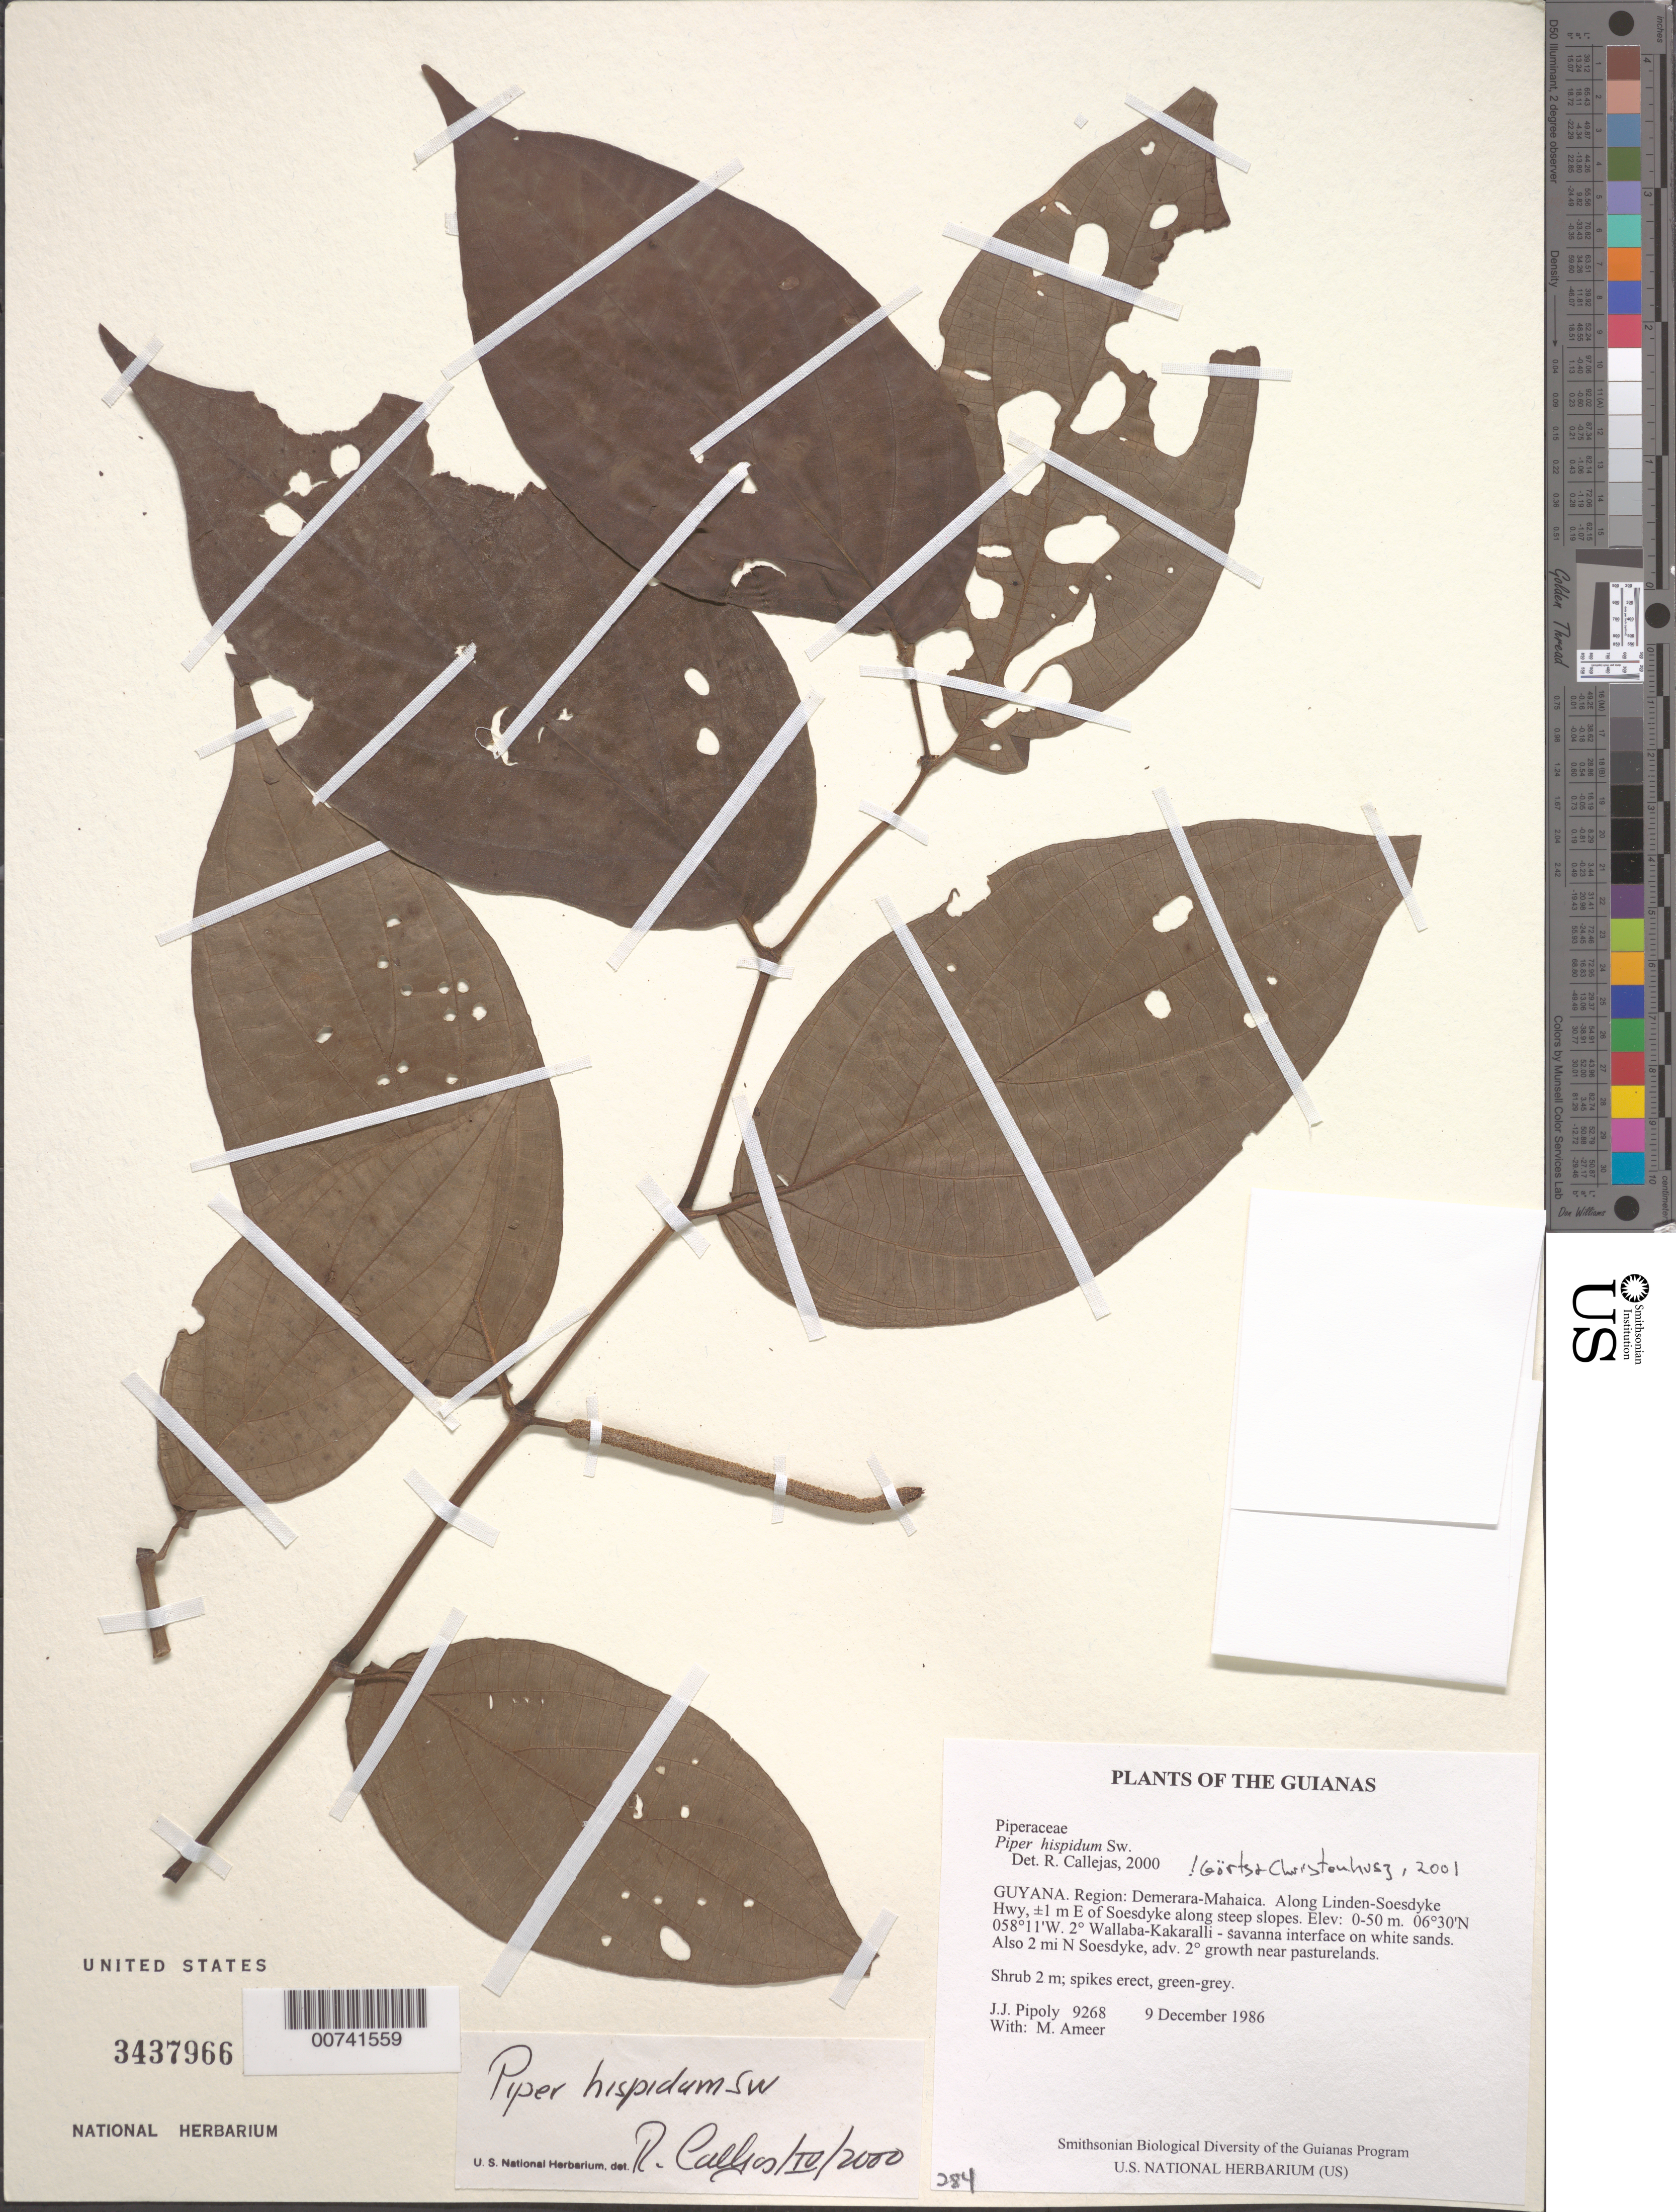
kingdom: Plantae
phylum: Tracheophyta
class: Magnoliopsida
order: Piperales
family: Piperaceae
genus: Piper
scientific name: Piper hispidum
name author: Sw.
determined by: Görts-van Rijn, A. R.; Christenhusz, M. J.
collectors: J. J. Pipoly & M. Ameer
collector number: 9268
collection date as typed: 9 December 1986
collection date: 1986-12-09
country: Guyana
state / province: Demerara-Mahaica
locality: Along Linden-Soesdyke Hwy, ±1 m E of Soesdyke along steep slopes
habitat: Secondary Wallaba-Kakaralli - savanna interface on white sands. Also 2 mi N Soesdyke, adv. secondary growth near pasturelands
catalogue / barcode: US 3437966